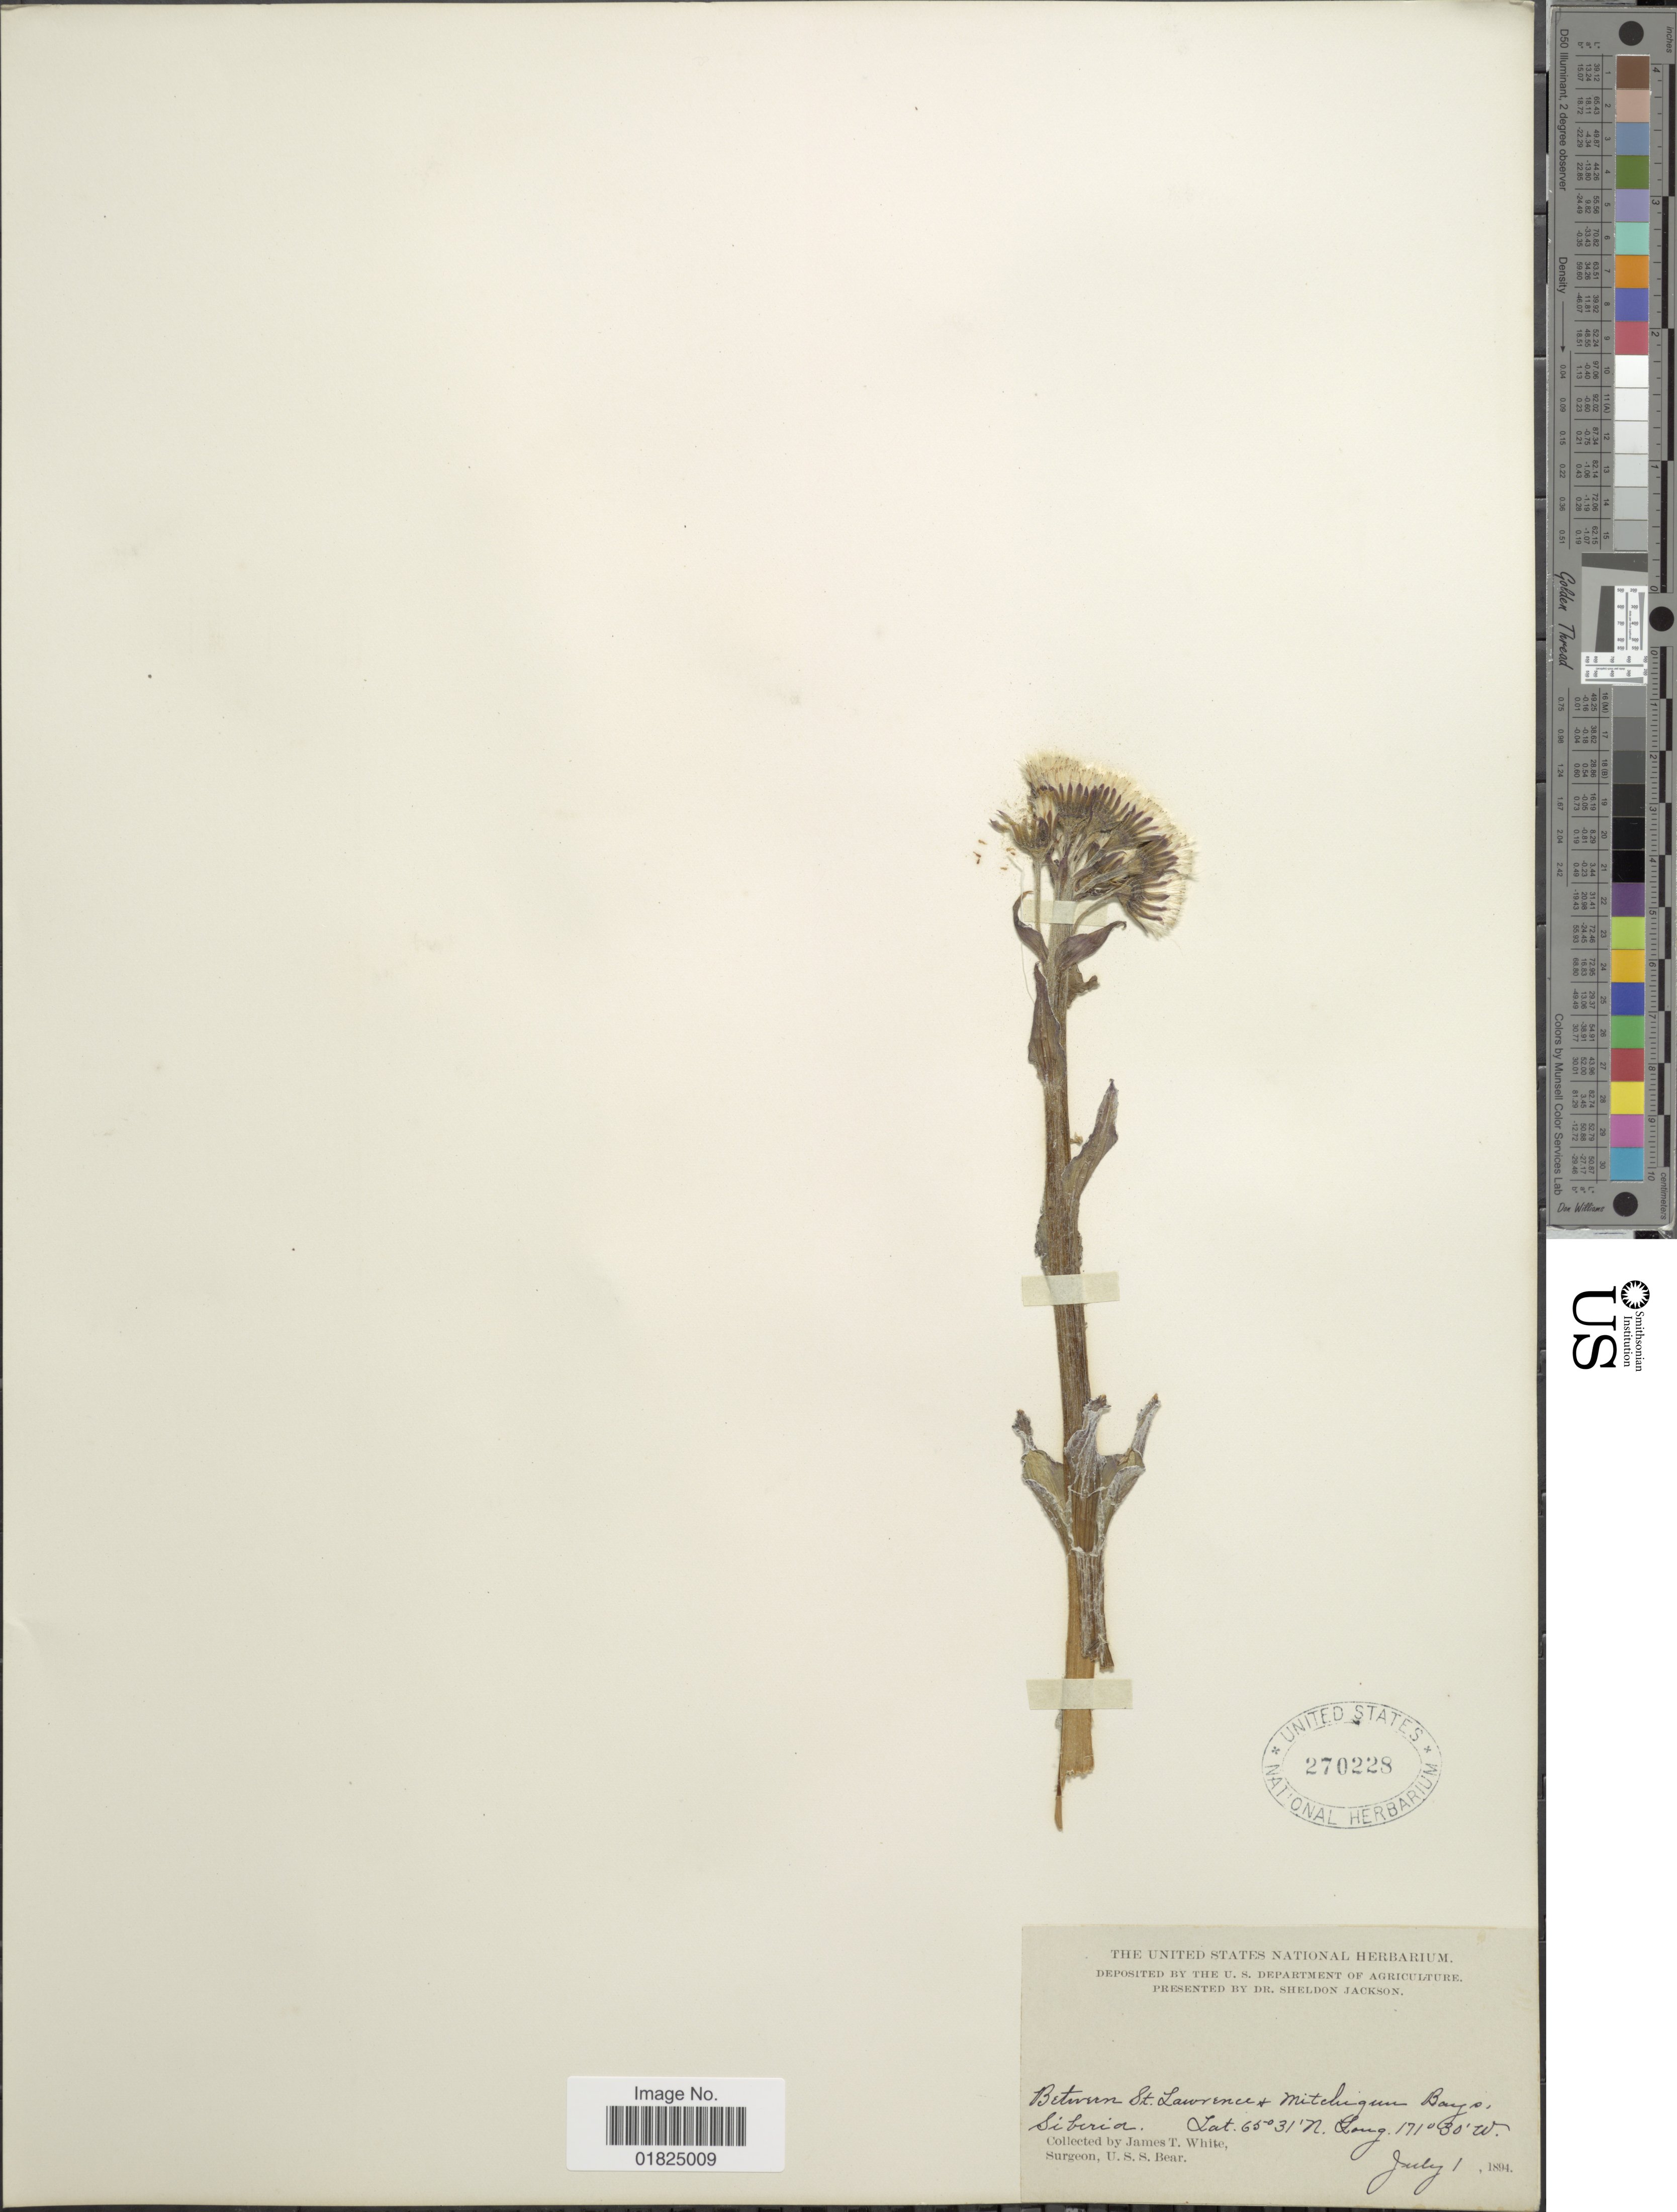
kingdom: Plantae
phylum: Tracheophyta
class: Magnoliopsida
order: Asterales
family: Asteraceae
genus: Petasites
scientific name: Petasites spurius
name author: (Retz.) Rchb.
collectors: J. T. White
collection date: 1894-07-01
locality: Between St.Lawrence + Mitchigan Bays, Siberia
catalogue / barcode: US 270228